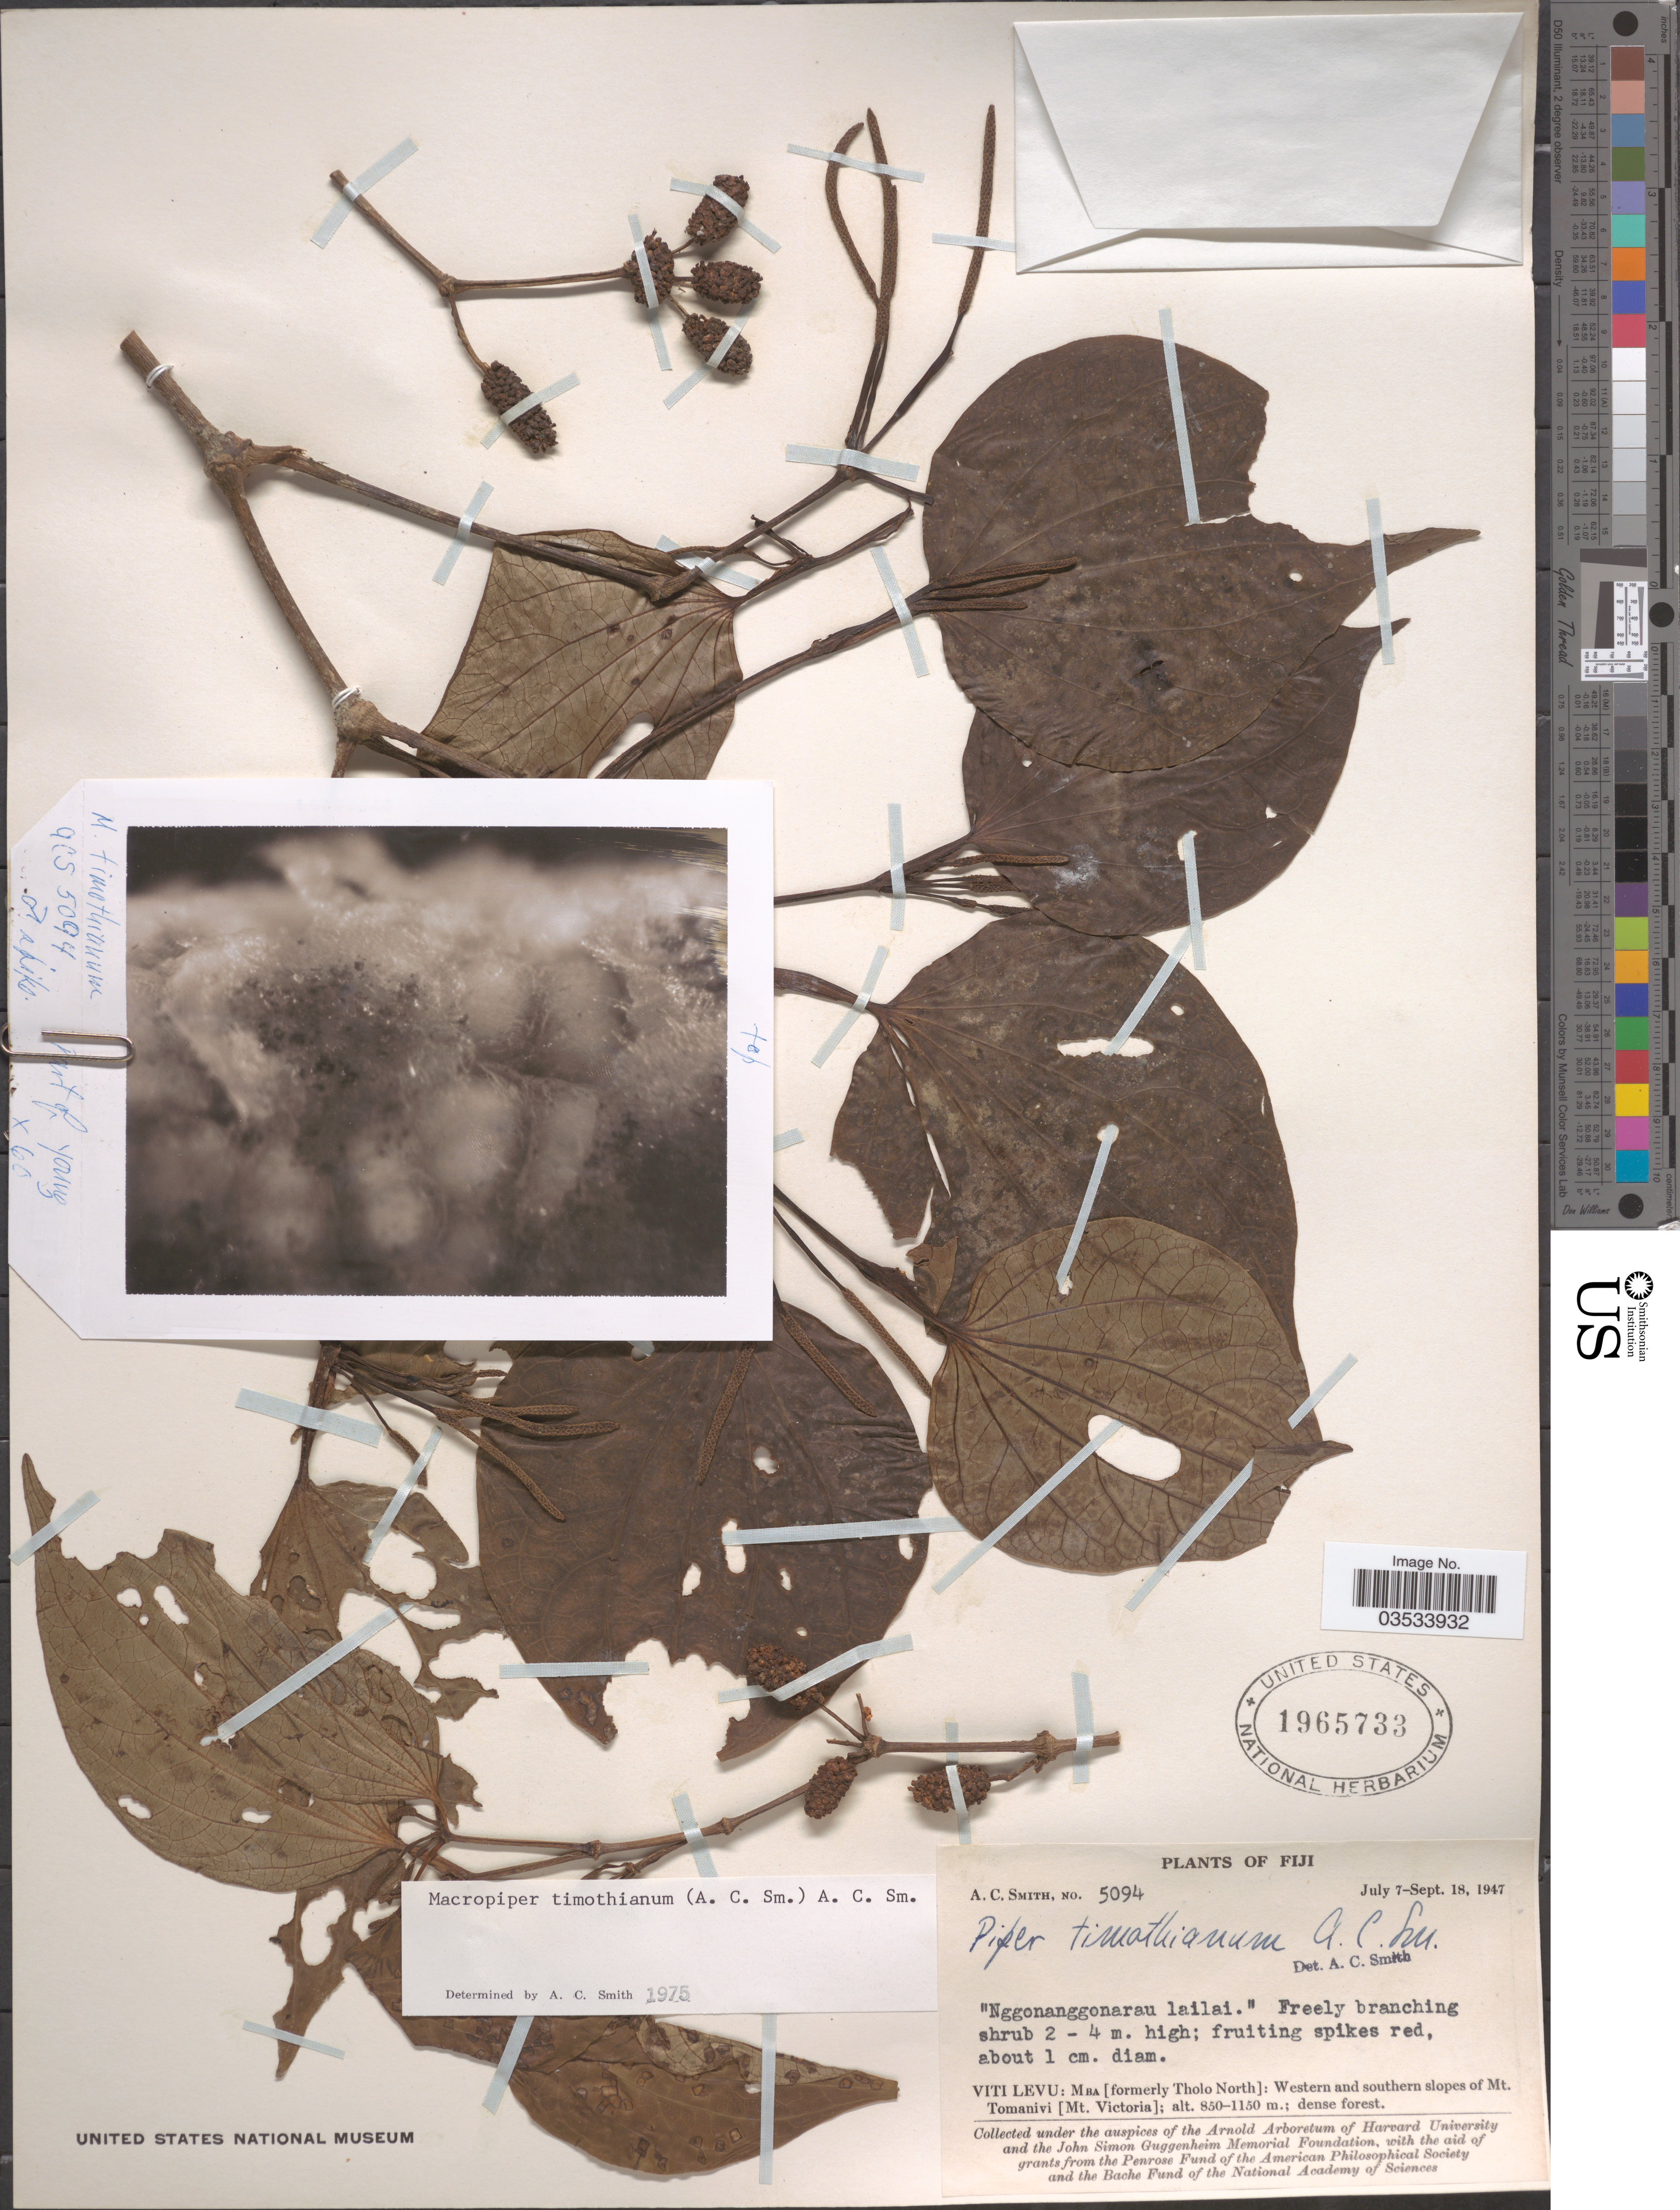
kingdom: Plantae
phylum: Tracheophyta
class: Magnoliopsida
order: Piperales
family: Piperaceae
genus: Piper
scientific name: Piper timothianum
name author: A.C. Sm.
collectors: A. C. Smith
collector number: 5094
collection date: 1947-07-07/1947-09-18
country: Fiji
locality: Viti Levu: Mba [formerly Tholo North]: Western and southern slopes of Mt. Tomanivi [Mt. Victoria].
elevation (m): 850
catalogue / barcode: US 1965733